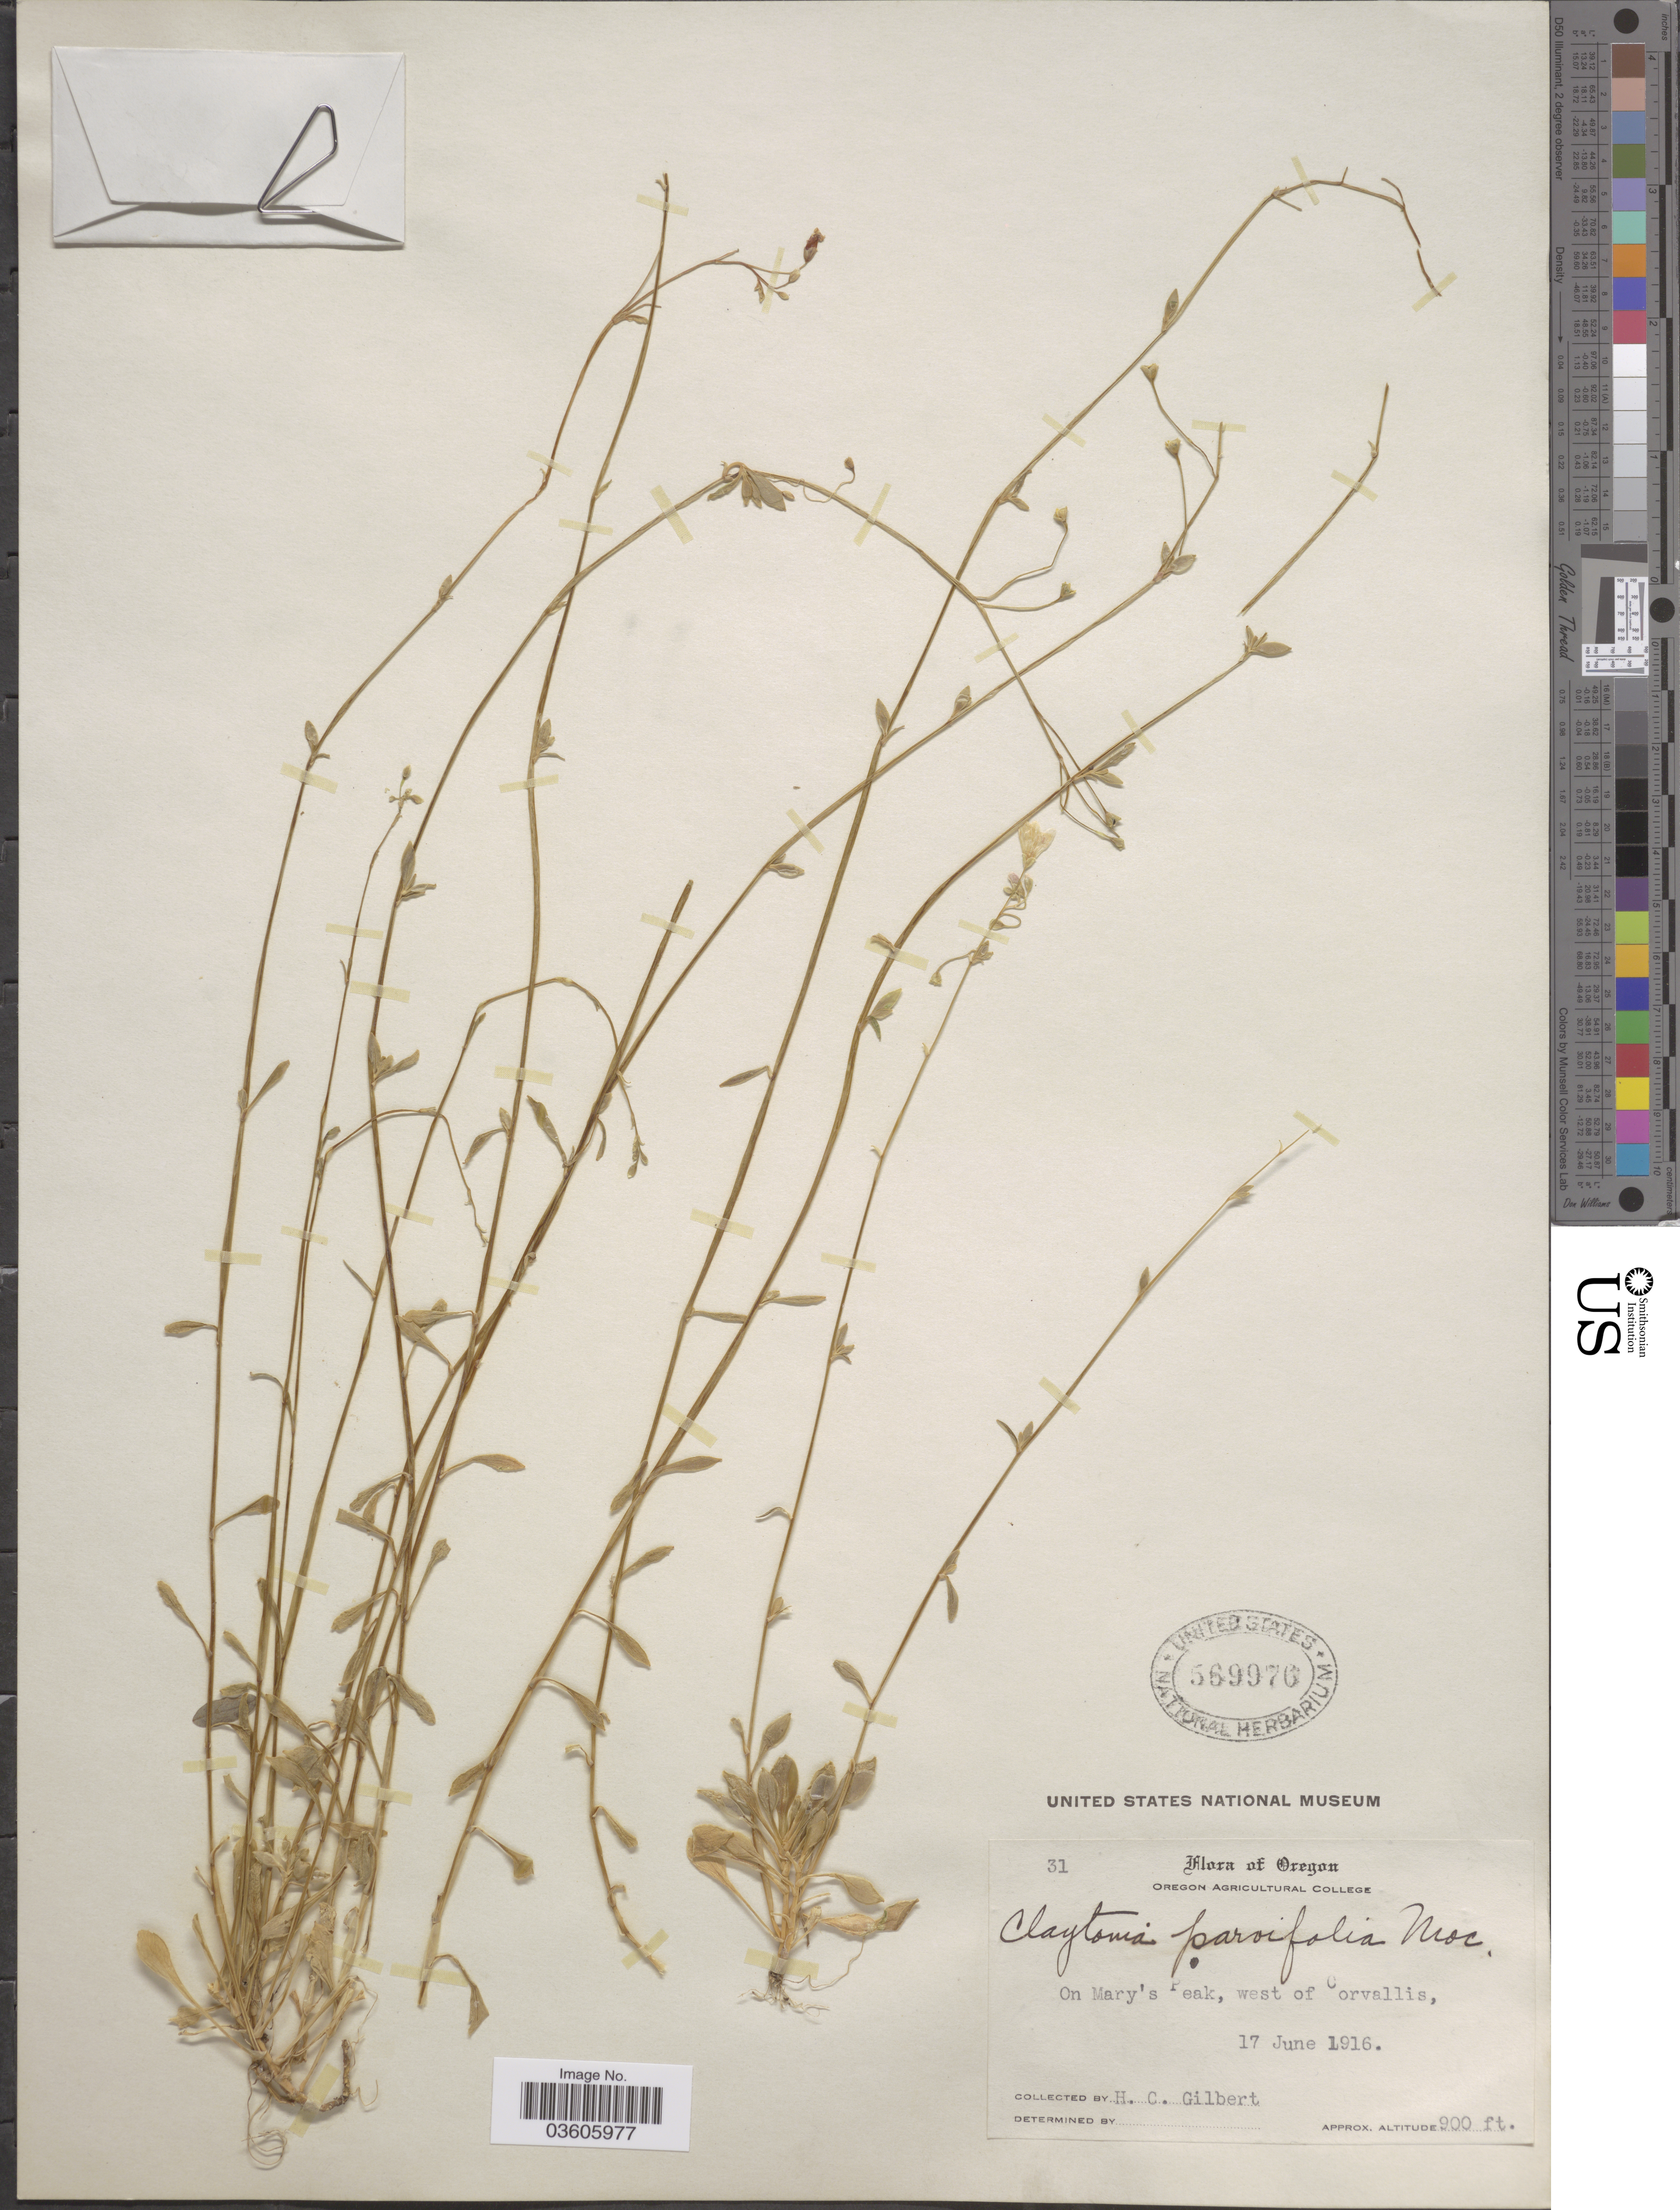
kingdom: Plantae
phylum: Tracheophyta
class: Magnoliopsida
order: Caryophyllales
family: Montiaceae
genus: Montia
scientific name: Montia parvifolia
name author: (Moc. ex DC.) Greene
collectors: H. Gilbert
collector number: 31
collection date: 1916-06-17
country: United States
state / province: Oregon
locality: On Mary's Peak, west of Corvallis.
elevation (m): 274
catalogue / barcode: US 569976